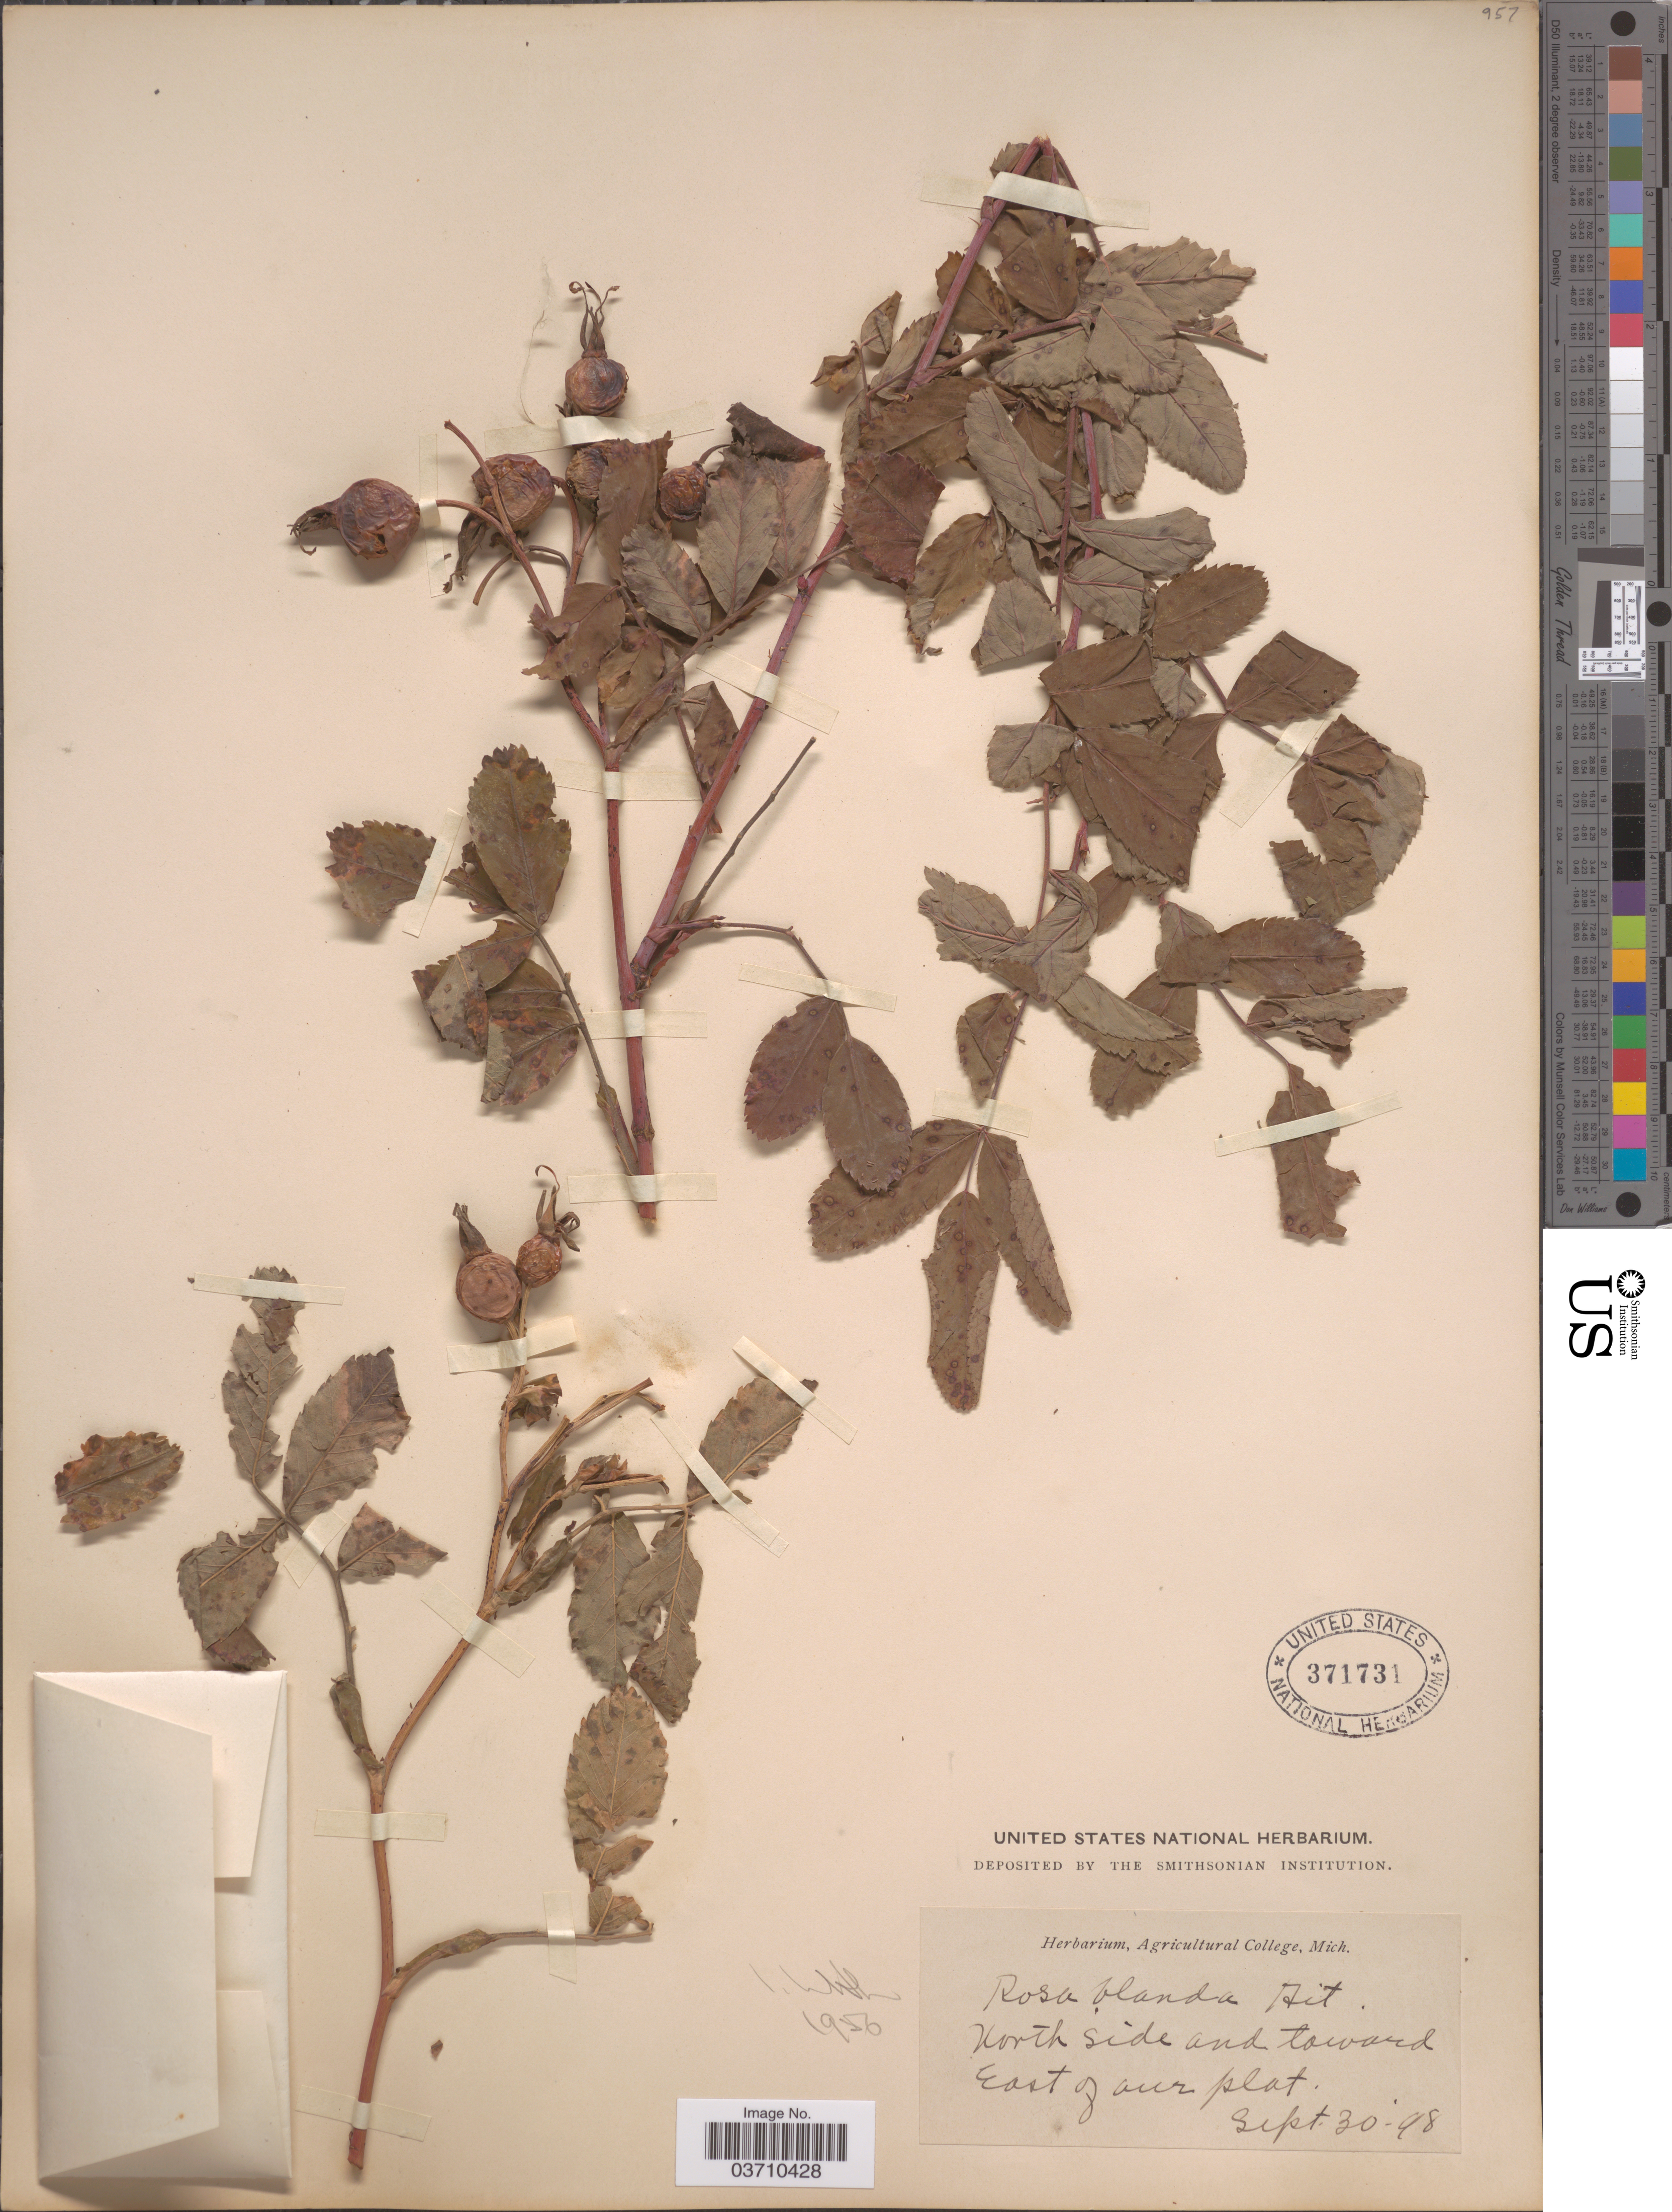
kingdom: Plantae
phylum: Tracheophyta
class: Magnoliopsida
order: Rosales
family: Rosaceae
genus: Rosa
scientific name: Rosa blanda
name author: Aiton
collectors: ex herb. Agricultural College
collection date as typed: Transcribed d/m/y: 30/9/98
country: United States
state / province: Michigan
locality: North side and toward east of our plot.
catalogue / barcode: US 371731